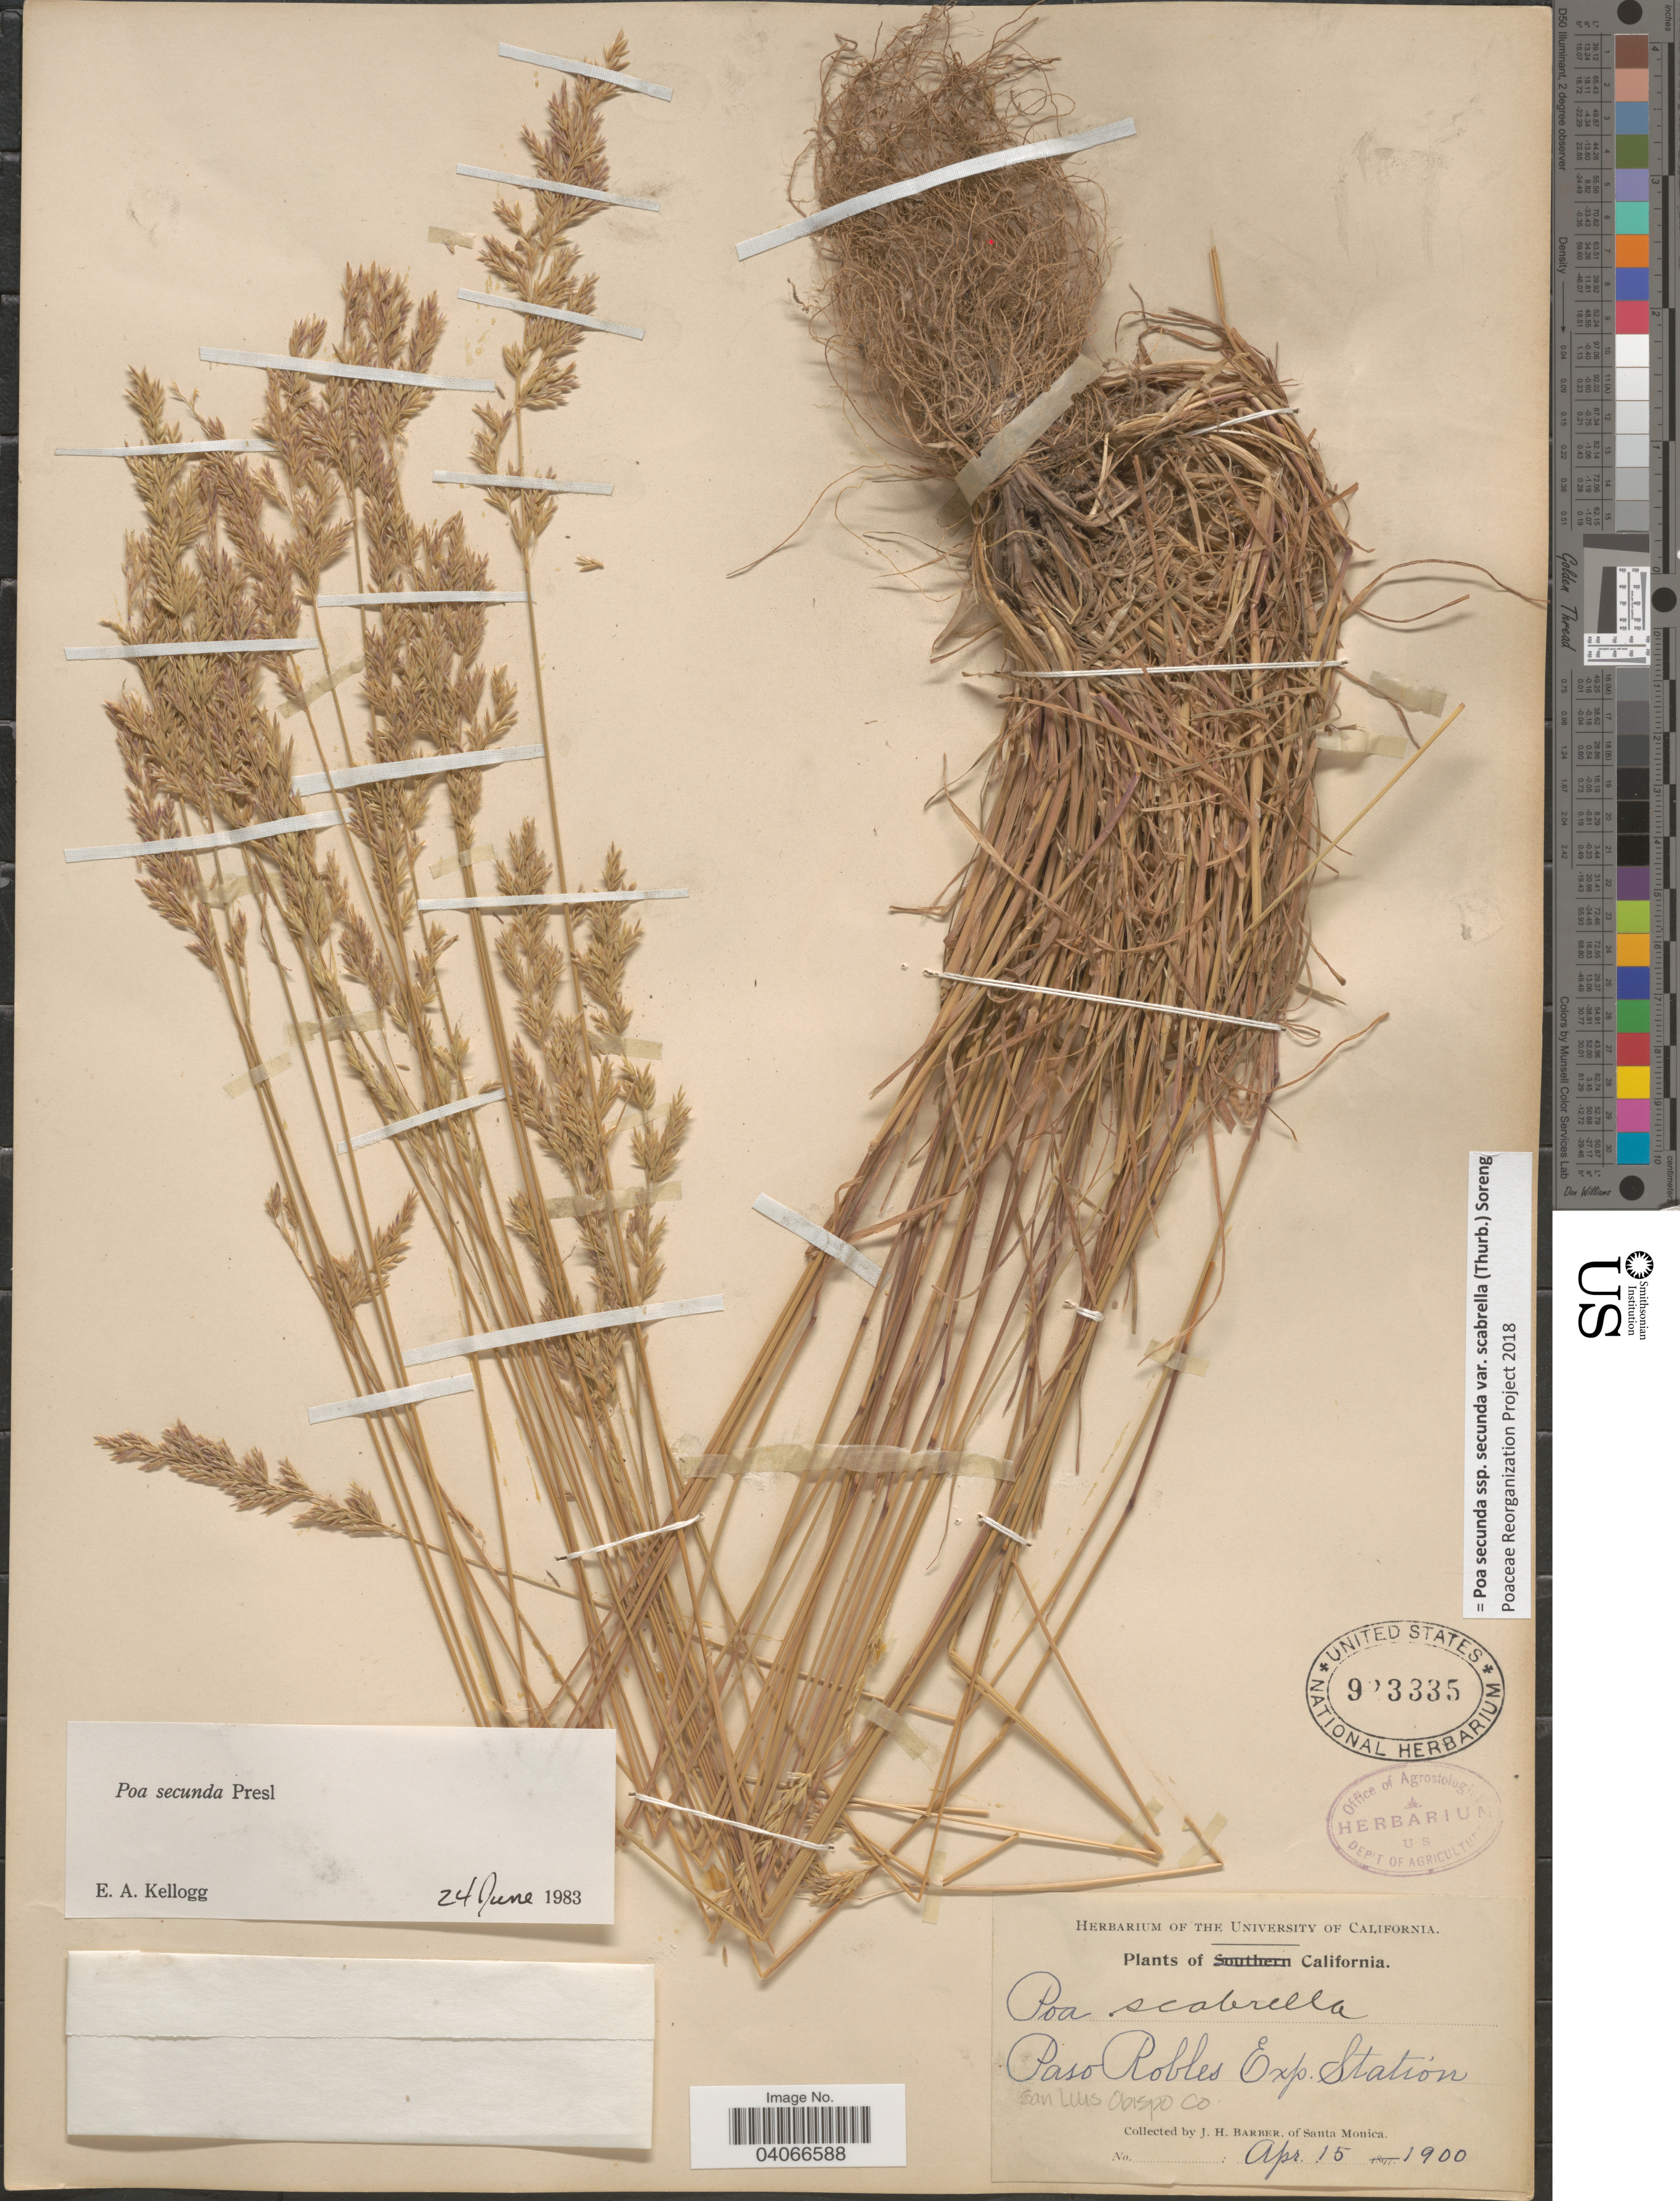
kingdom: Plantae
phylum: Tracheophyta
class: Liliopsida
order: Poales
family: Poaceae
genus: Poa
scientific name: Poa secunda subsp. secunda var. scabrella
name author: (Thurb.) Soreng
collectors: J. Barber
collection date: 1900-04-15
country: United States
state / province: California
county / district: San Luis Obispo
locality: Paso Robles Exp. Station. San Luis Obispo Co.